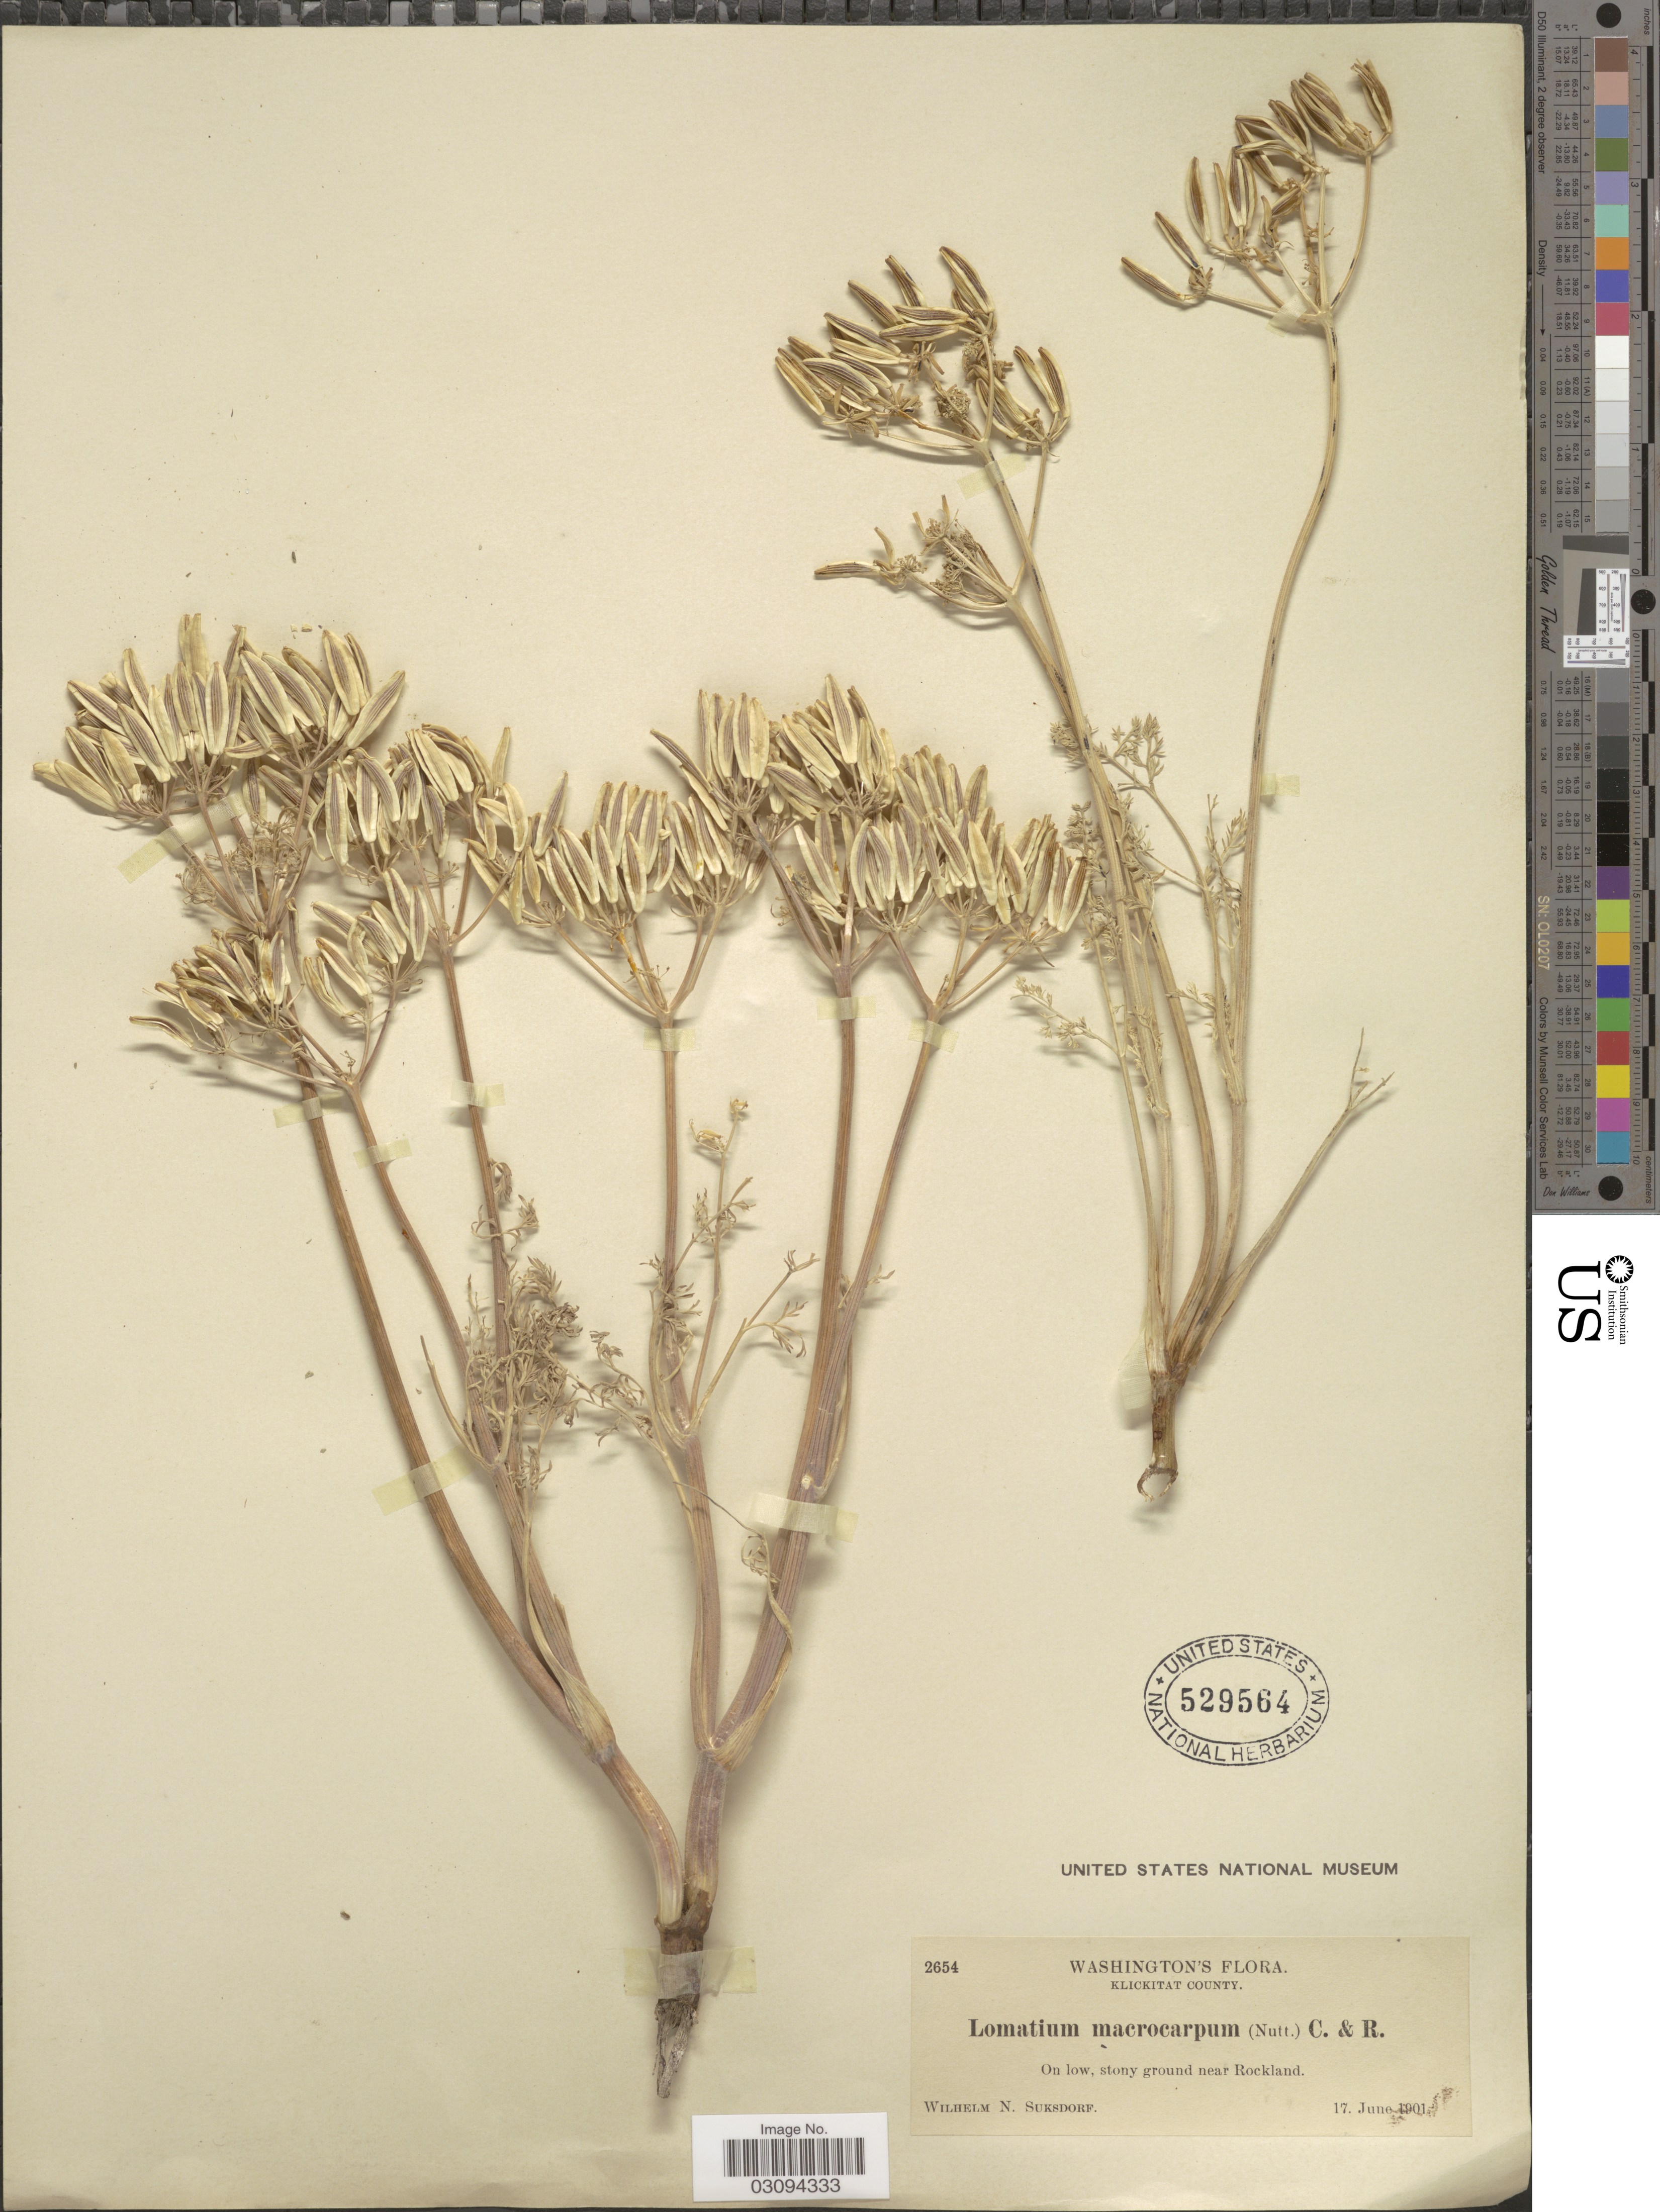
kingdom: Plantae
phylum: Tracheophyta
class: Magnoliopsida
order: Apiales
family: Apiaceae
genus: Lomatium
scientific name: Lomatium macrocarpum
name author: (Hook. et al.) J.M. Coult. & Rose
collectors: W. N. Suksdorf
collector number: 2654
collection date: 1901-06-17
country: United States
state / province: Washington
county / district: Klickitat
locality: Klickitat County. On low, stony ground near Rockland.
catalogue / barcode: US 529564